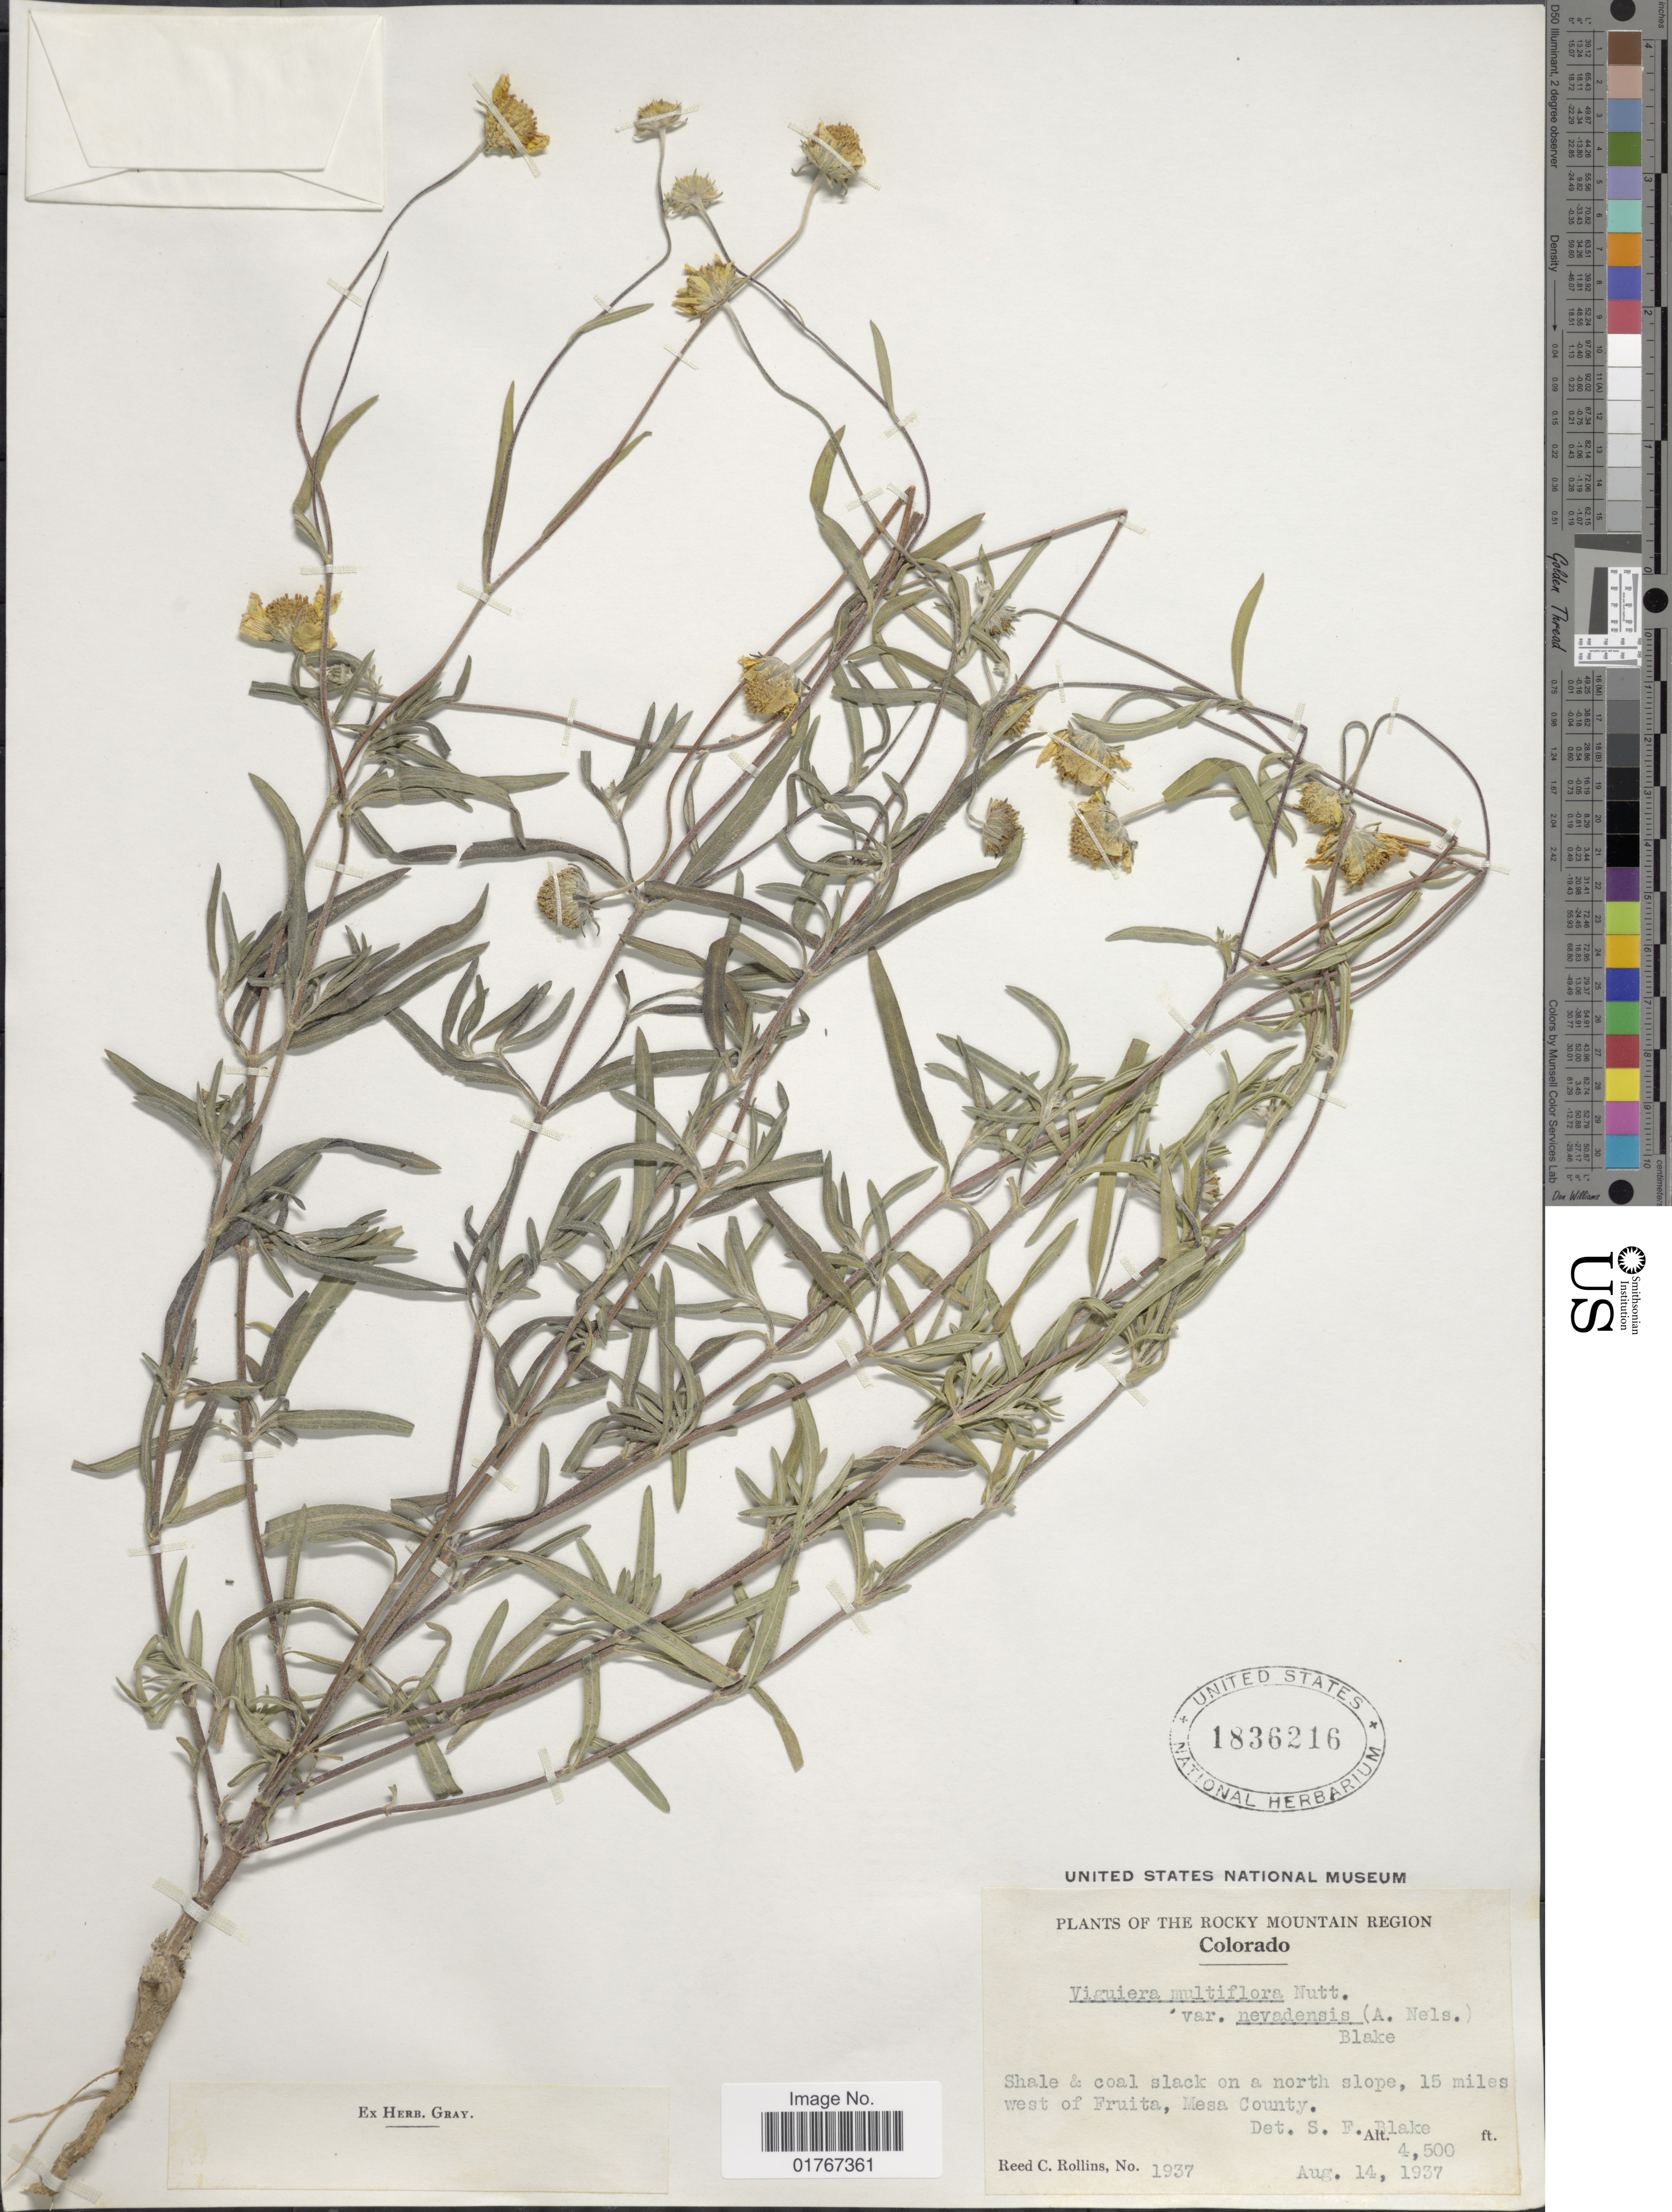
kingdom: Plantae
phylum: Tracheophyta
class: Magnoliopsida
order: Asterales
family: Asteraceae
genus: Heliomeris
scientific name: Heliomeris multiflora var. nevadensis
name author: (A. Nelson) Blake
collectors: R. Collins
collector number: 1937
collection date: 1937-08-14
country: United States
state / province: Colorado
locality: The Rocky Mountain Region, Shale & coal slack on a north slope, 15 miles west of Fruita, Mesa County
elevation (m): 1372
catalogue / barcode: US 1836216